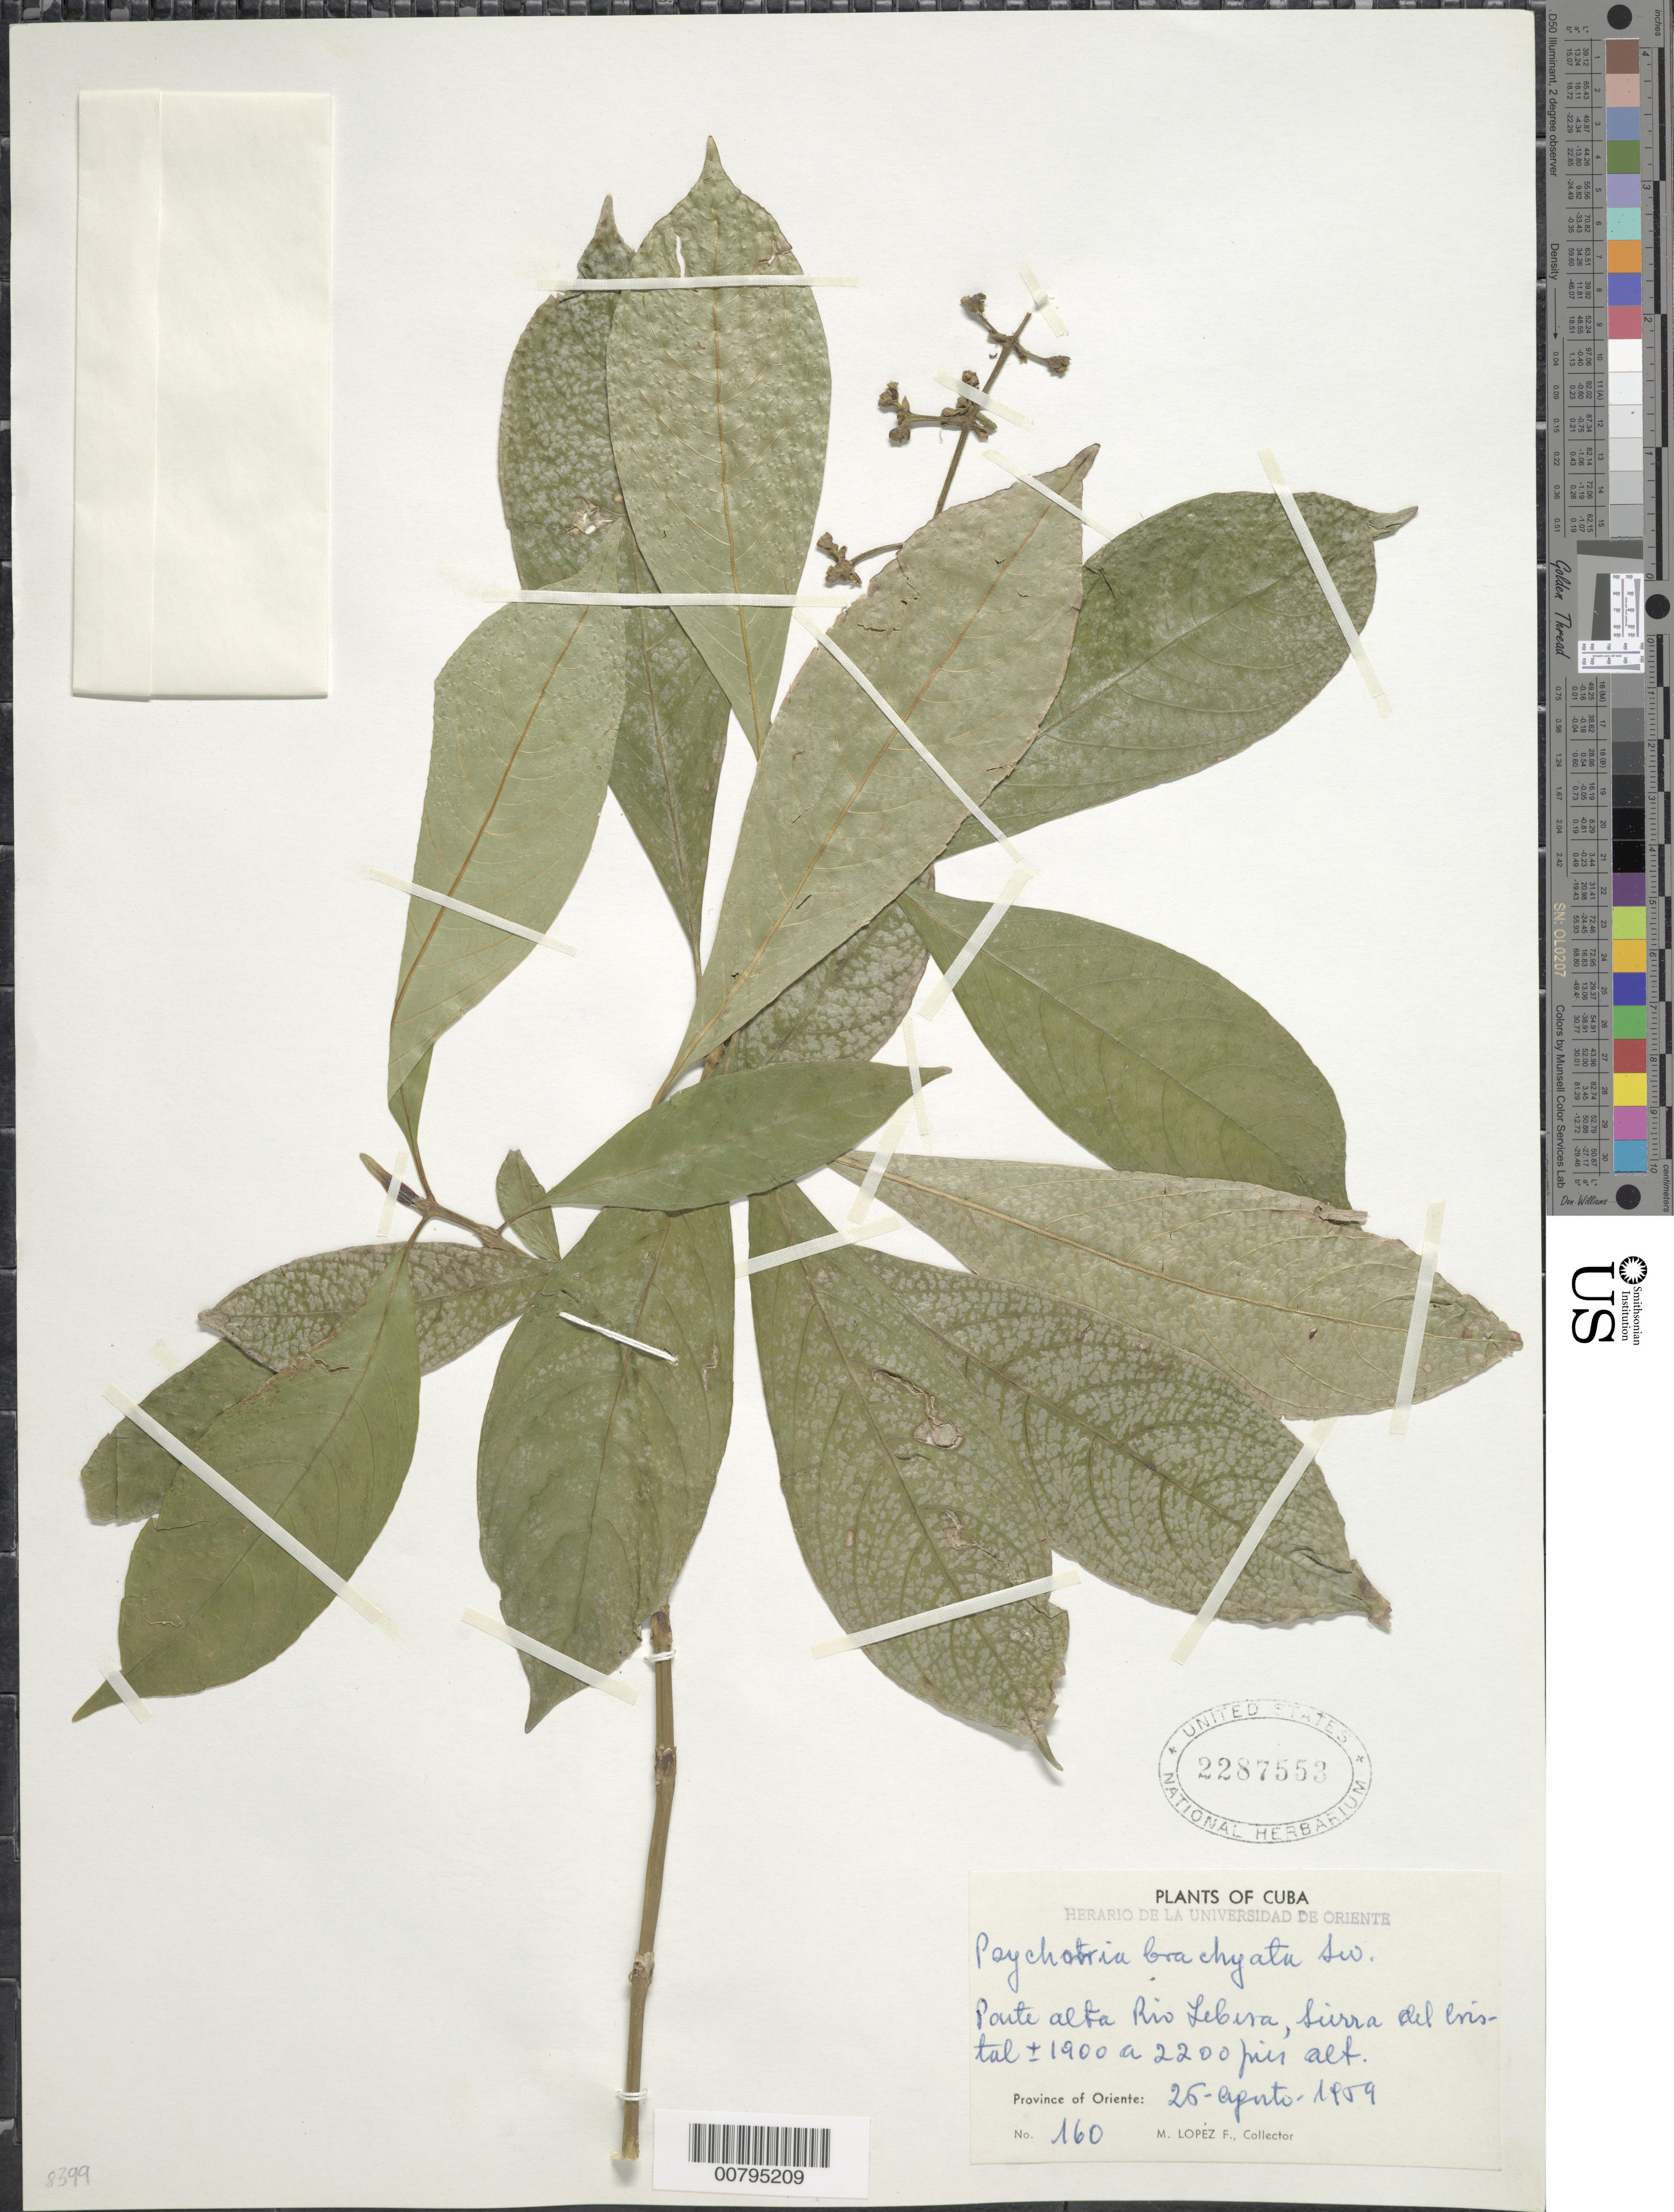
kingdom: Plantae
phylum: Tracheophyta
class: Magnoliopsida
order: Gentianales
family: Rubiaceae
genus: Psychotria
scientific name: Psychotria brachiata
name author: Sw.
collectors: M. López Figueiras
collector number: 160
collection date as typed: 26 Apr 1959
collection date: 1959-04-26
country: Cuba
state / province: Oriente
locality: Poute alta Rio Leera, Sierra del Cristal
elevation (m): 579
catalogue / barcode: US 2287553